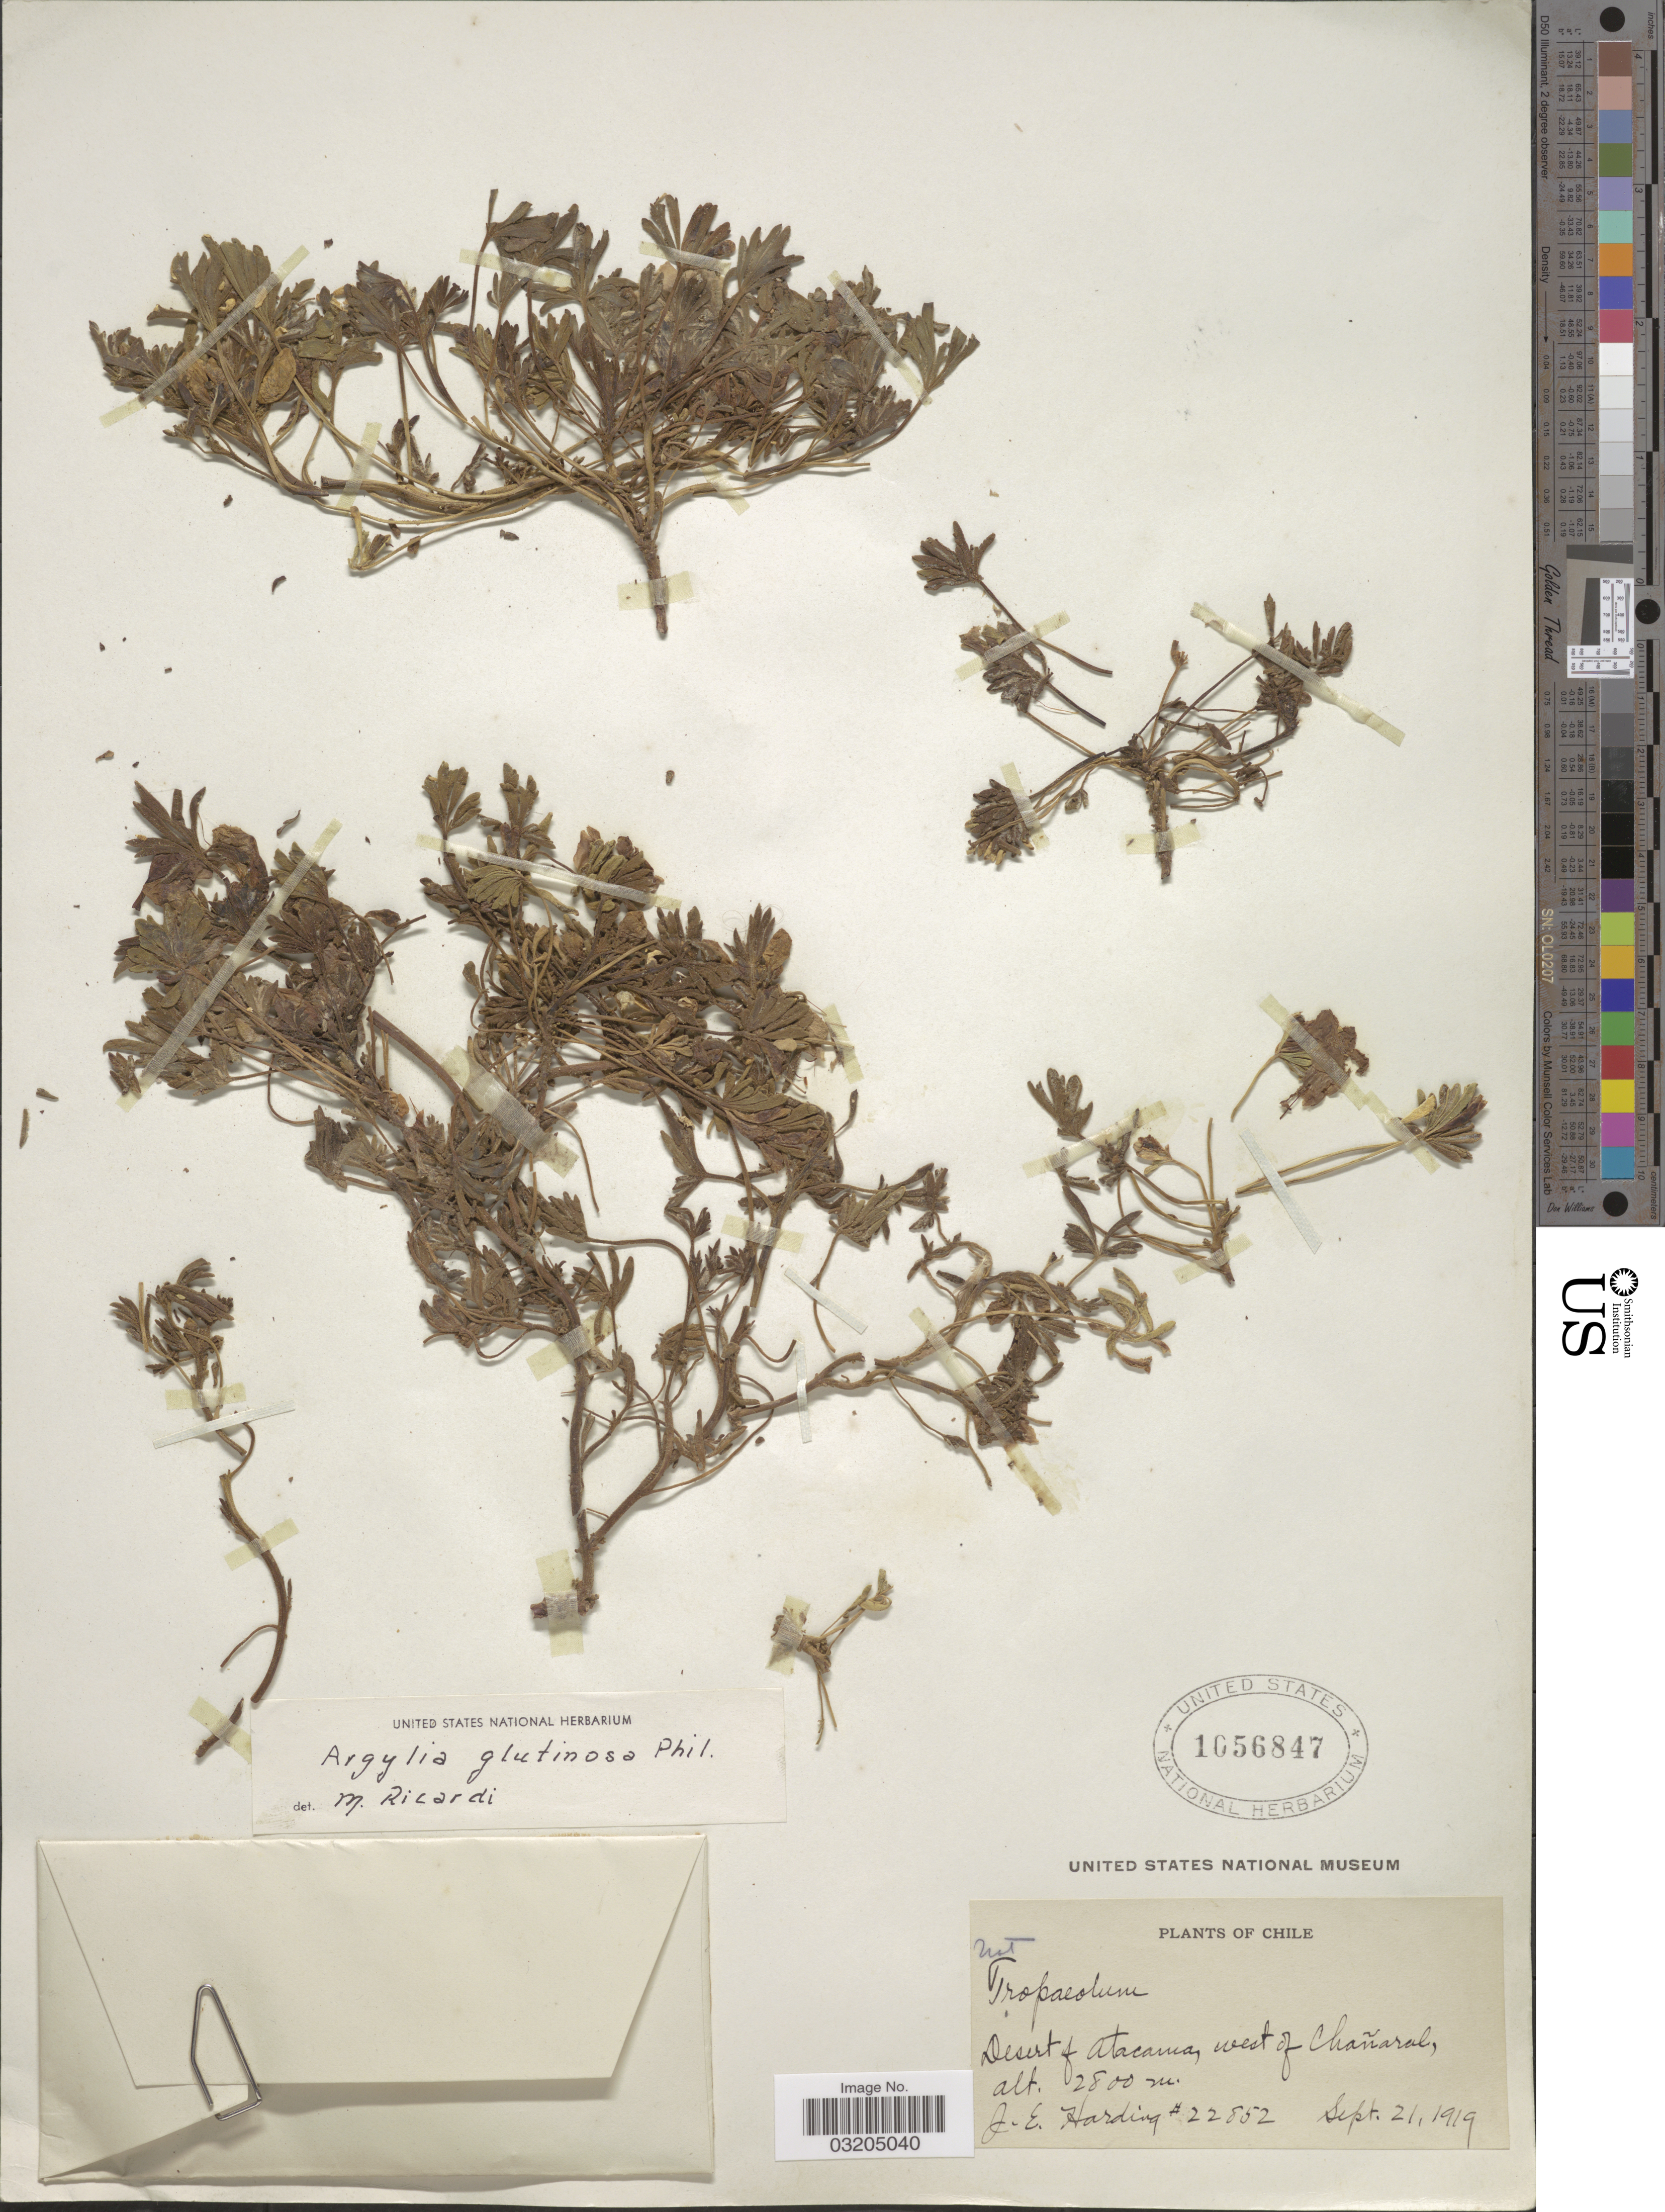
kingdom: Plantae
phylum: Tracheophyta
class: Magnoliopsida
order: Lamiales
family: Bignoniaceae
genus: Argylia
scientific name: Argylia glutinosa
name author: Phil.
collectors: J. Harding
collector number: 22852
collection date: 1919-09-21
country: Chile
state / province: Atacama (III)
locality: Desert of Atacama, west of Chañaral.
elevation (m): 2800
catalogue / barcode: US 1056847